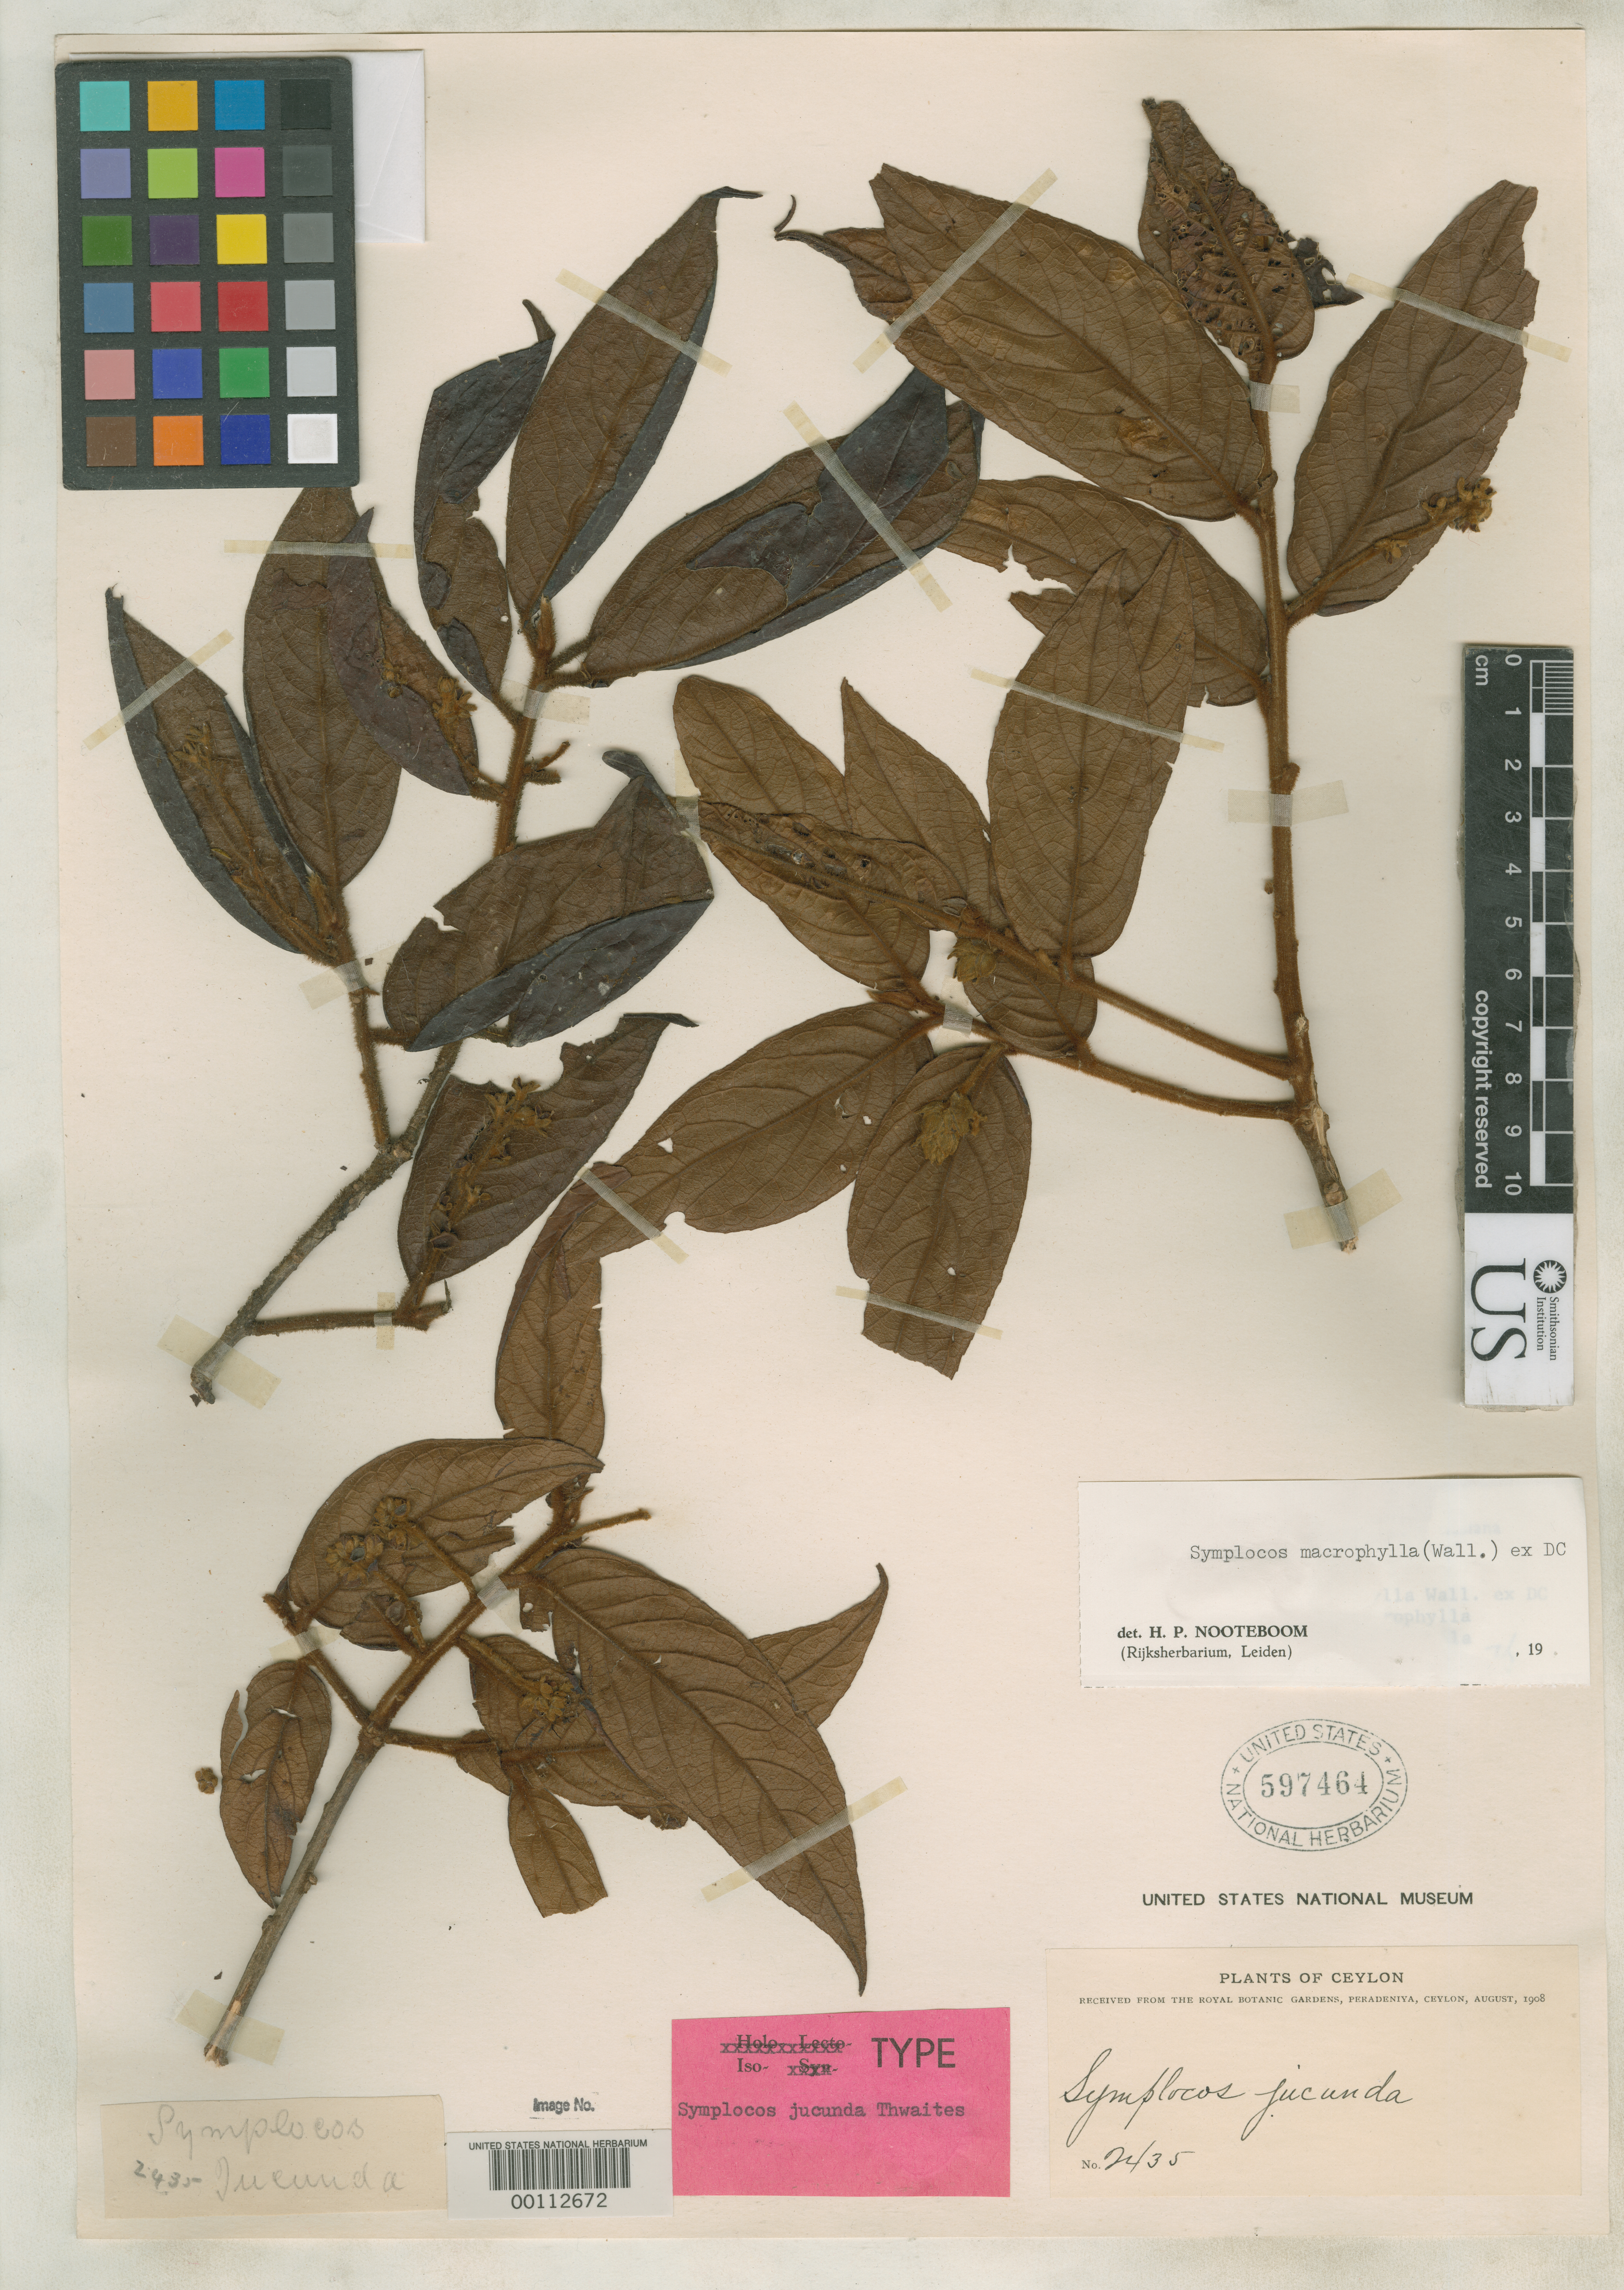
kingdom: Plantae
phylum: Tracheophyta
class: Magnoliopsida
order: Ericales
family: Symplocaceae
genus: Symplocos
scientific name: Symplocos jucunda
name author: Thwaites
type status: Isotype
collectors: G. H. K. Thwaites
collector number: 2435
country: Sri Lanka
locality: "Ceylon"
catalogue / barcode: US 597464